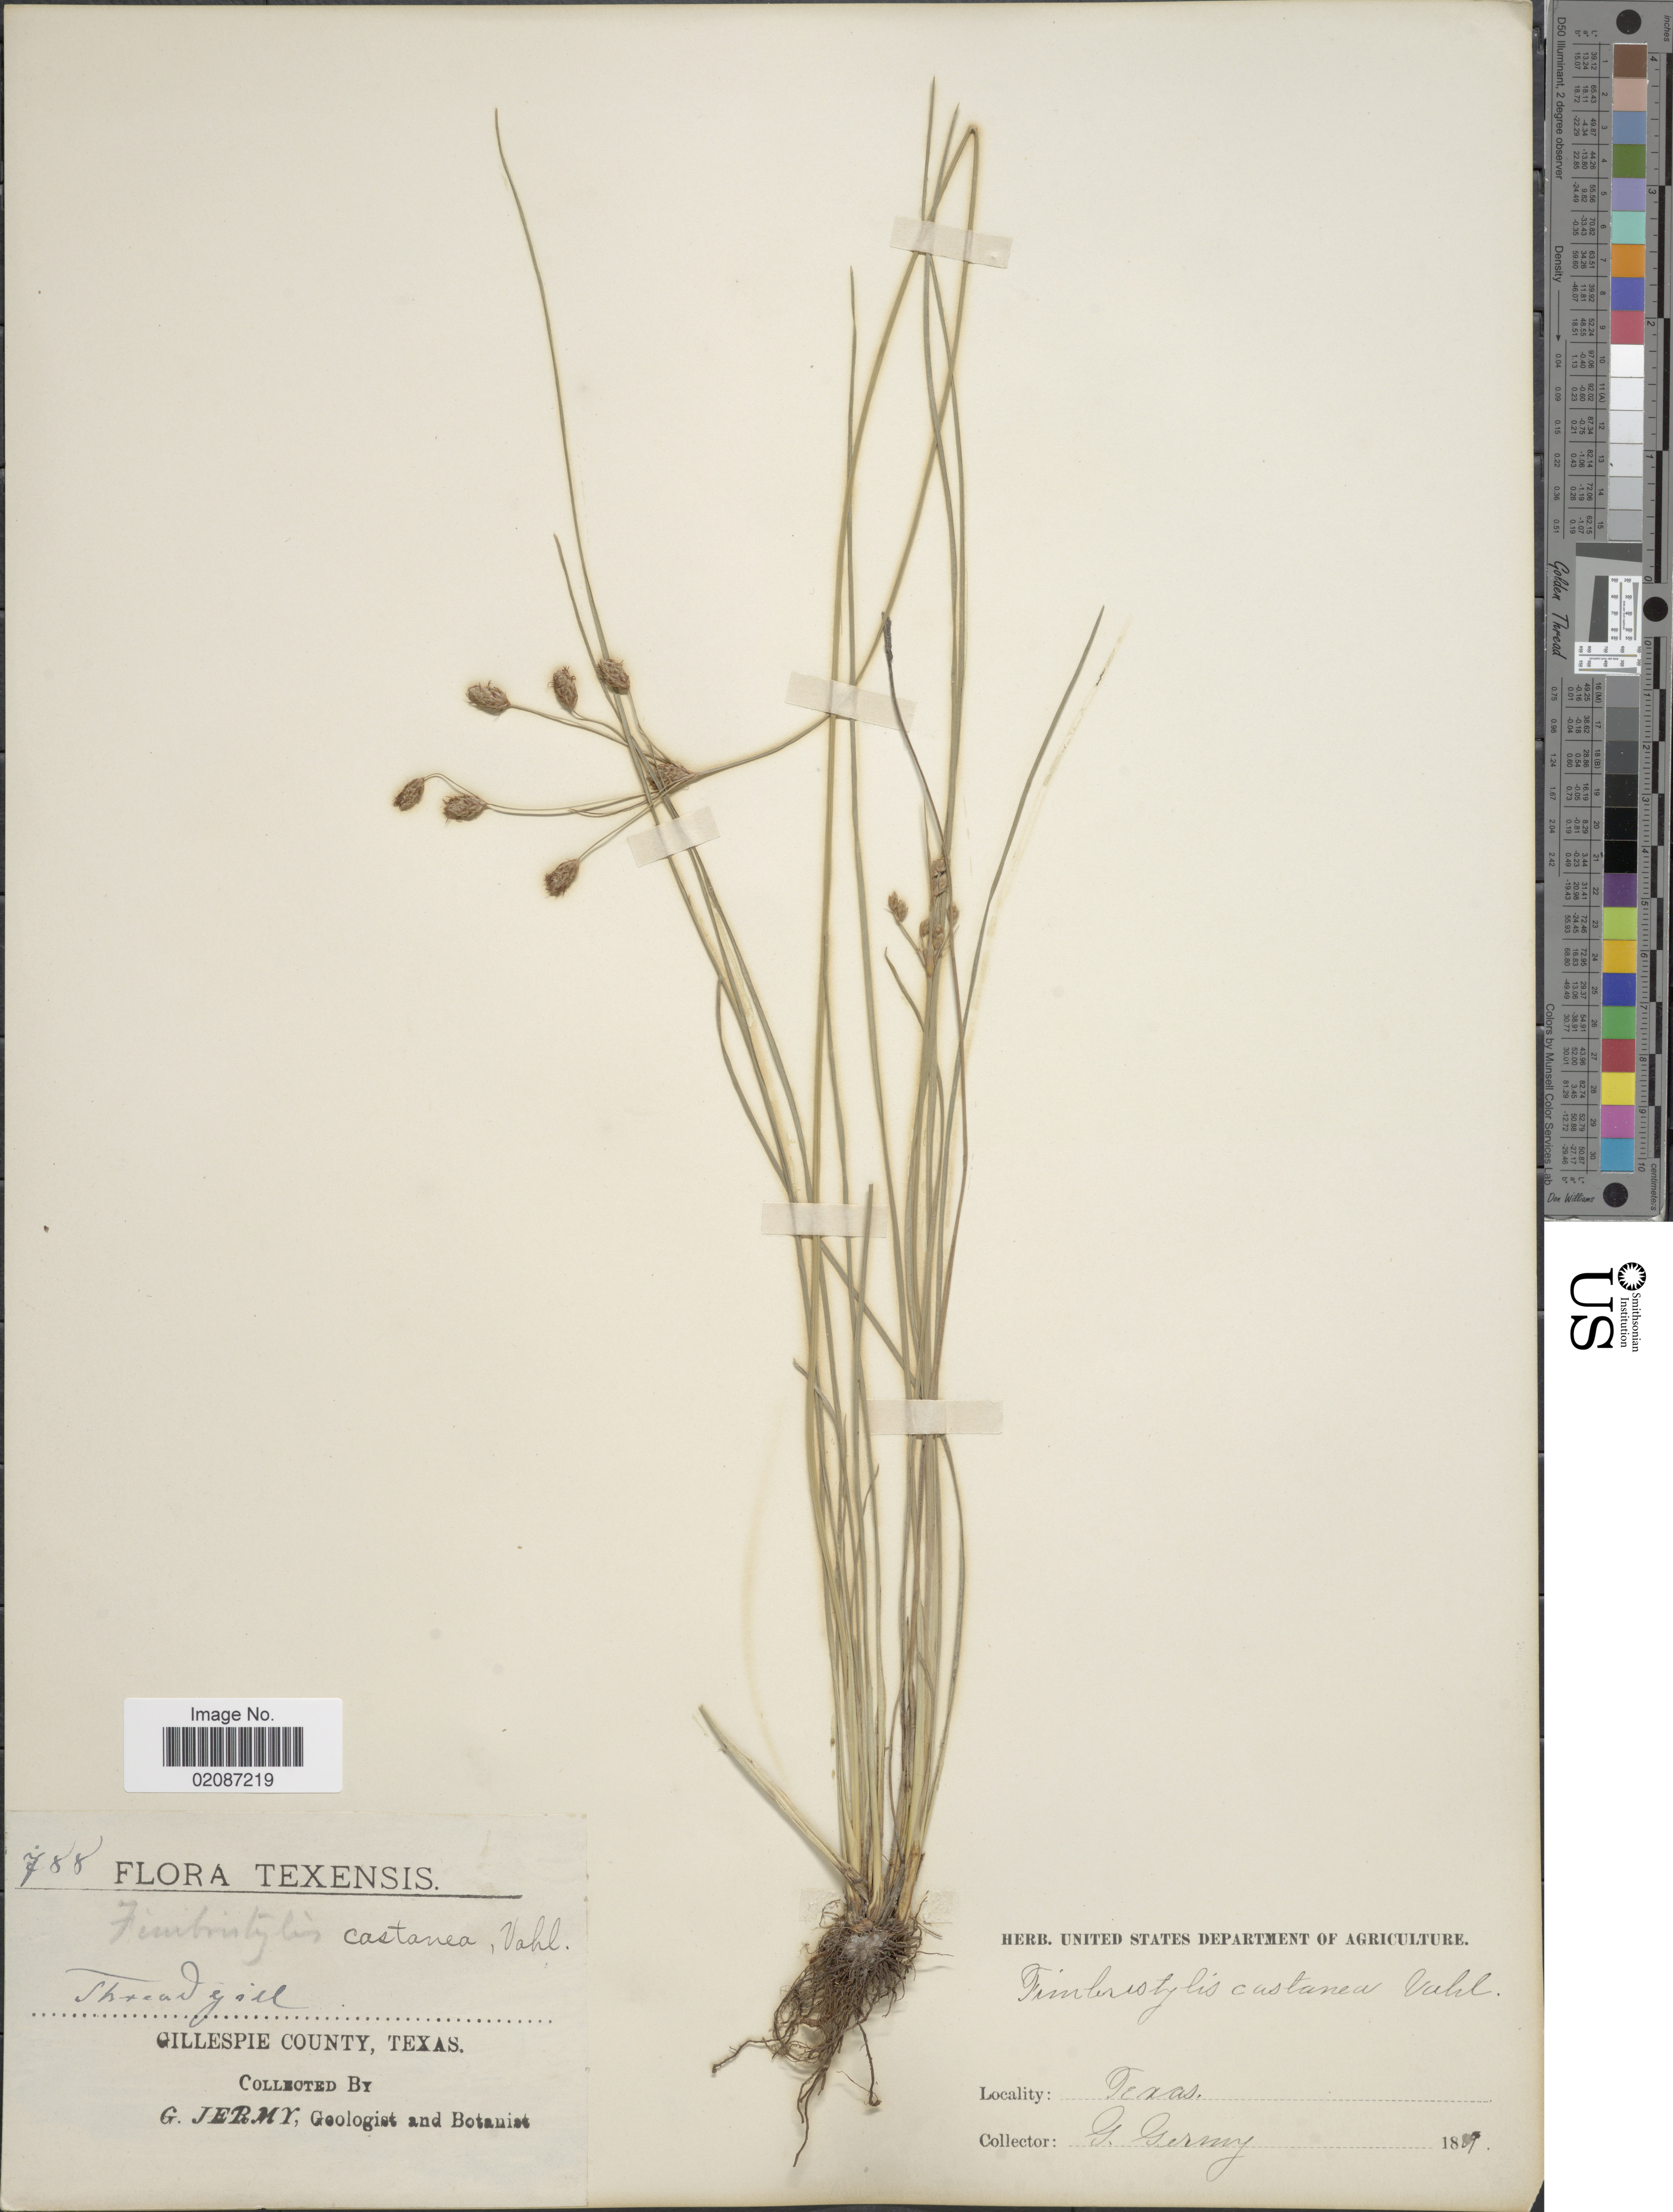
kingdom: Plantae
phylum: Tracheophyta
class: Liliopsida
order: Poales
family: Cyperaceae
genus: Fimbristylis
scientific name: Fimbristylis spadicea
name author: (L.) Vahl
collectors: G. Jermy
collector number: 788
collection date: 1809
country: United States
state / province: Texas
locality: Gillespie County